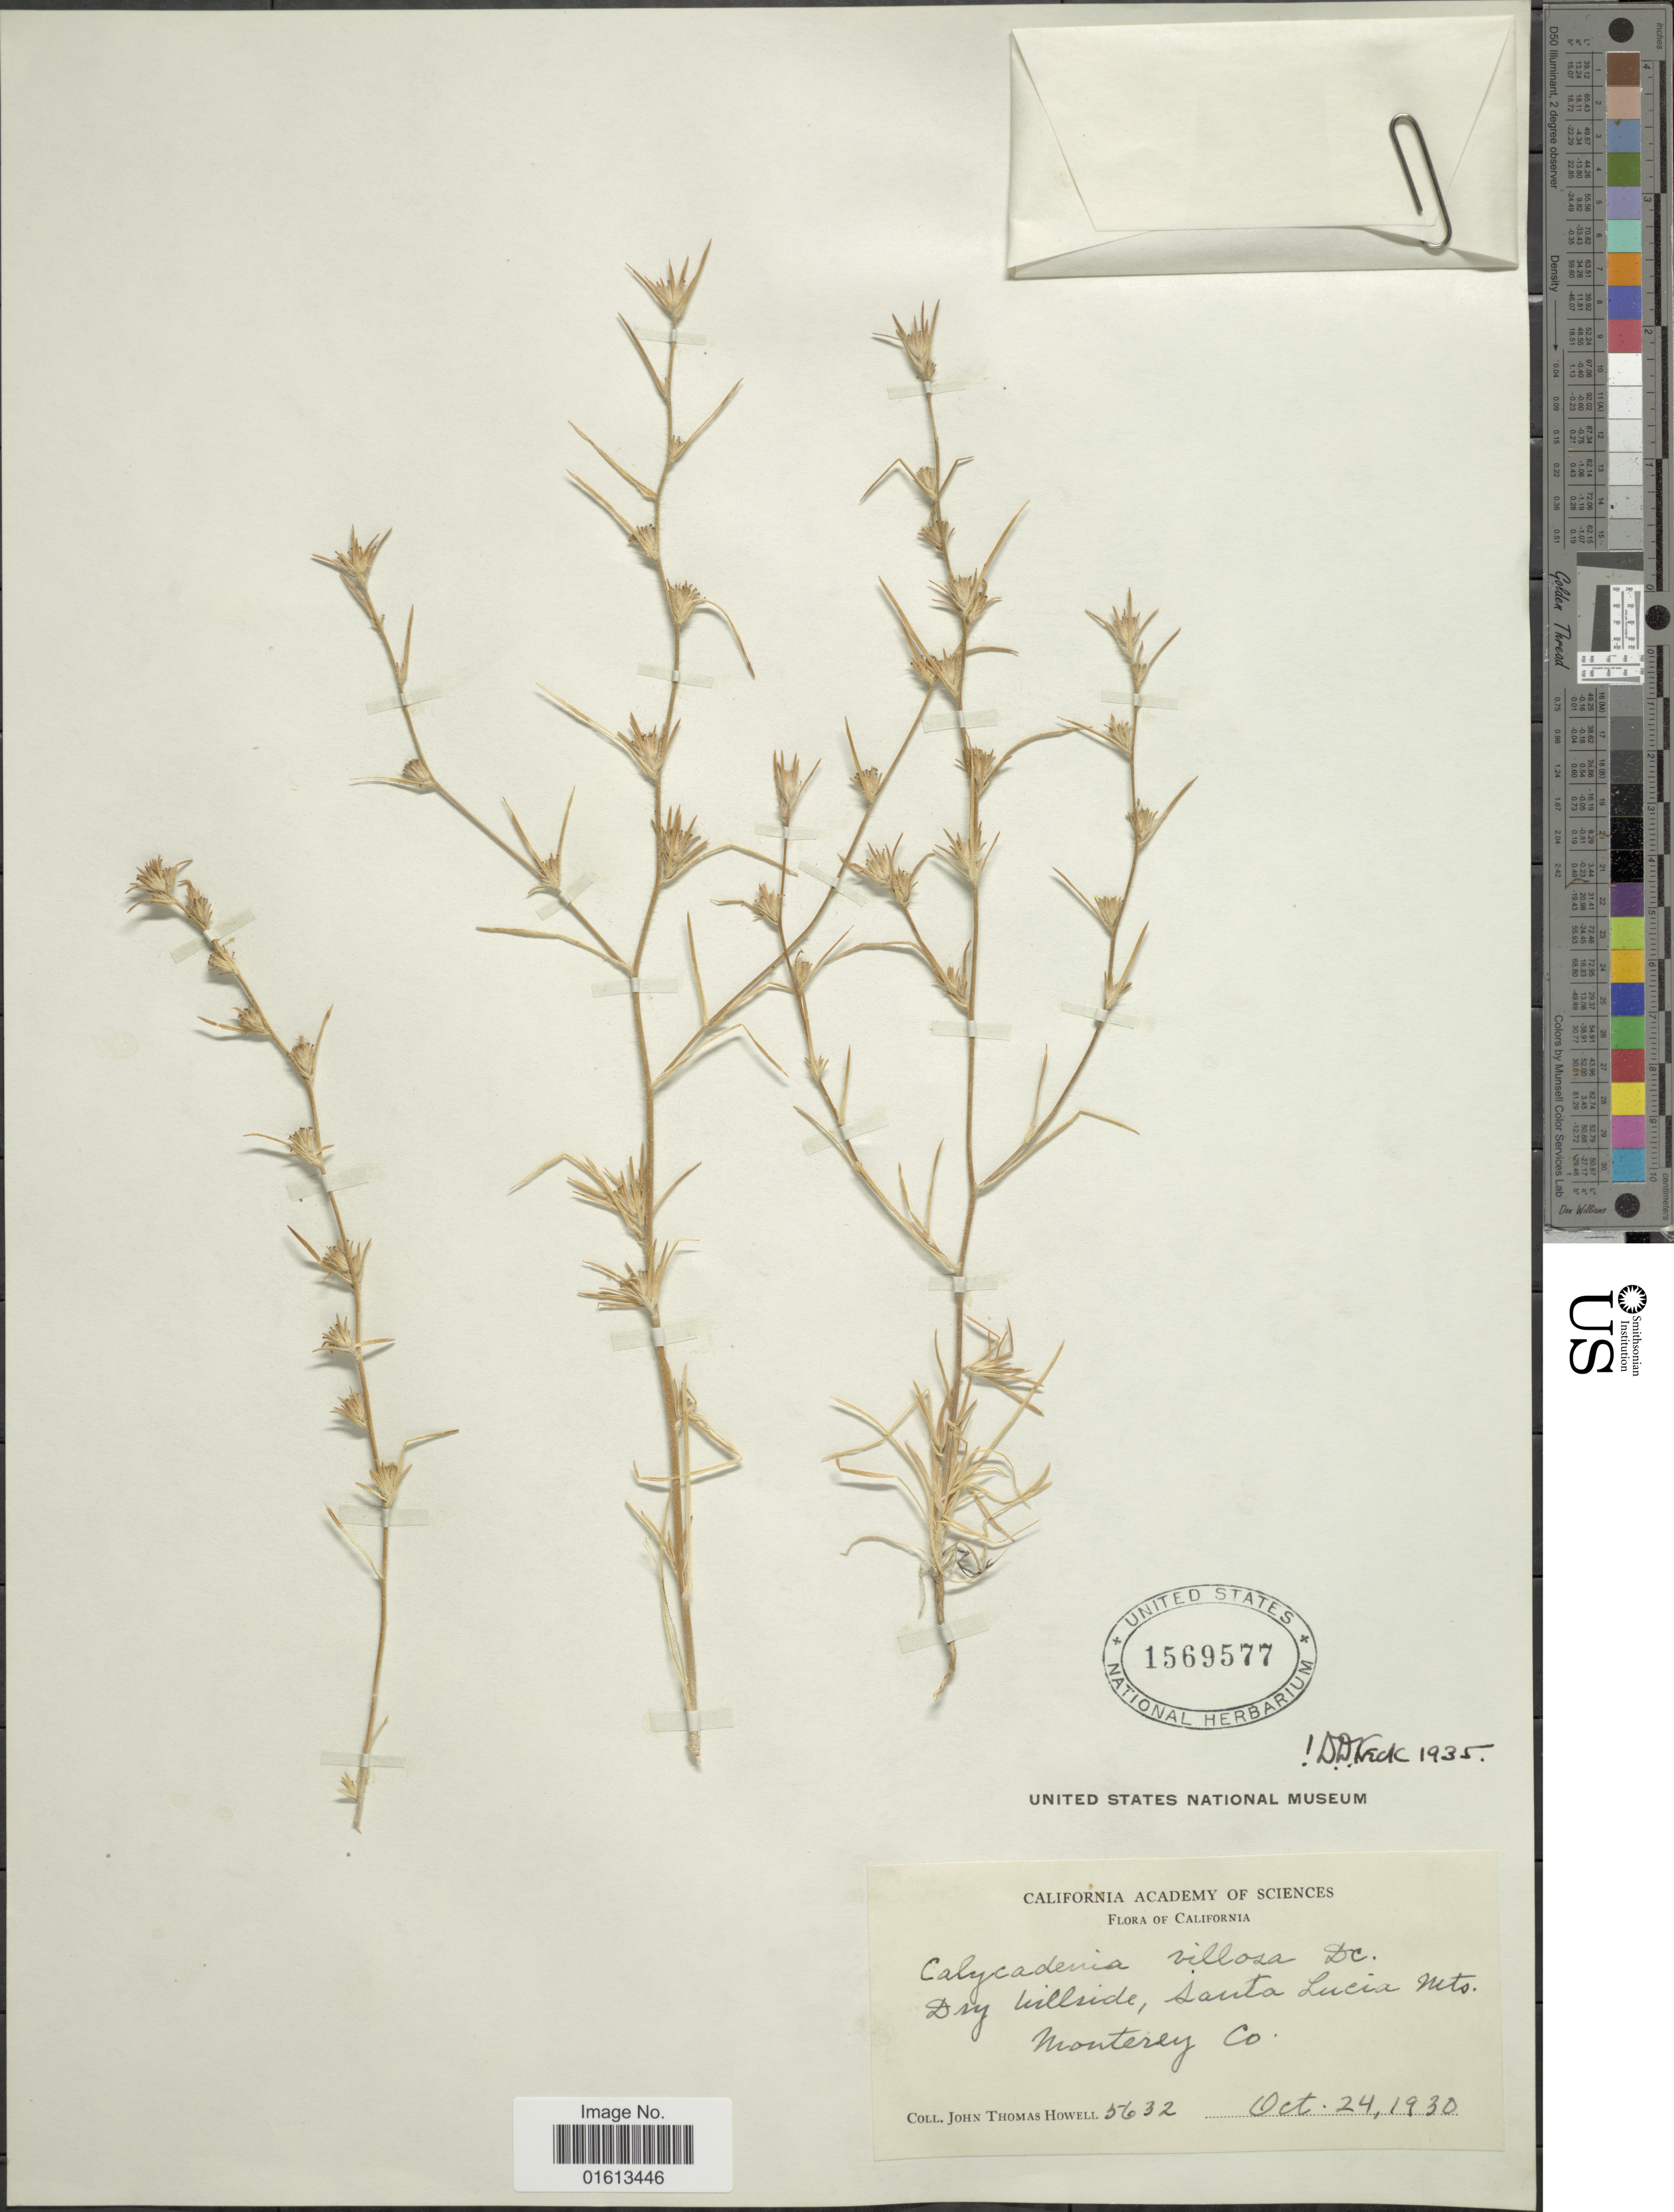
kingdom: Plantae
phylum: Tracheophyta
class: Magnoliopsida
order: Asterales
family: Asteraceae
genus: Calycadenia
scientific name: Calycadenia villosa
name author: DC.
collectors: J. T. Howell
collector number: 5632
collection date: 1930-10-24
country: United States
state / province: California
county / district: Monterey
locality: Dry hillside, Santa Lucia Mts. Monterey Co.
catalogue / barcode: US 1569577